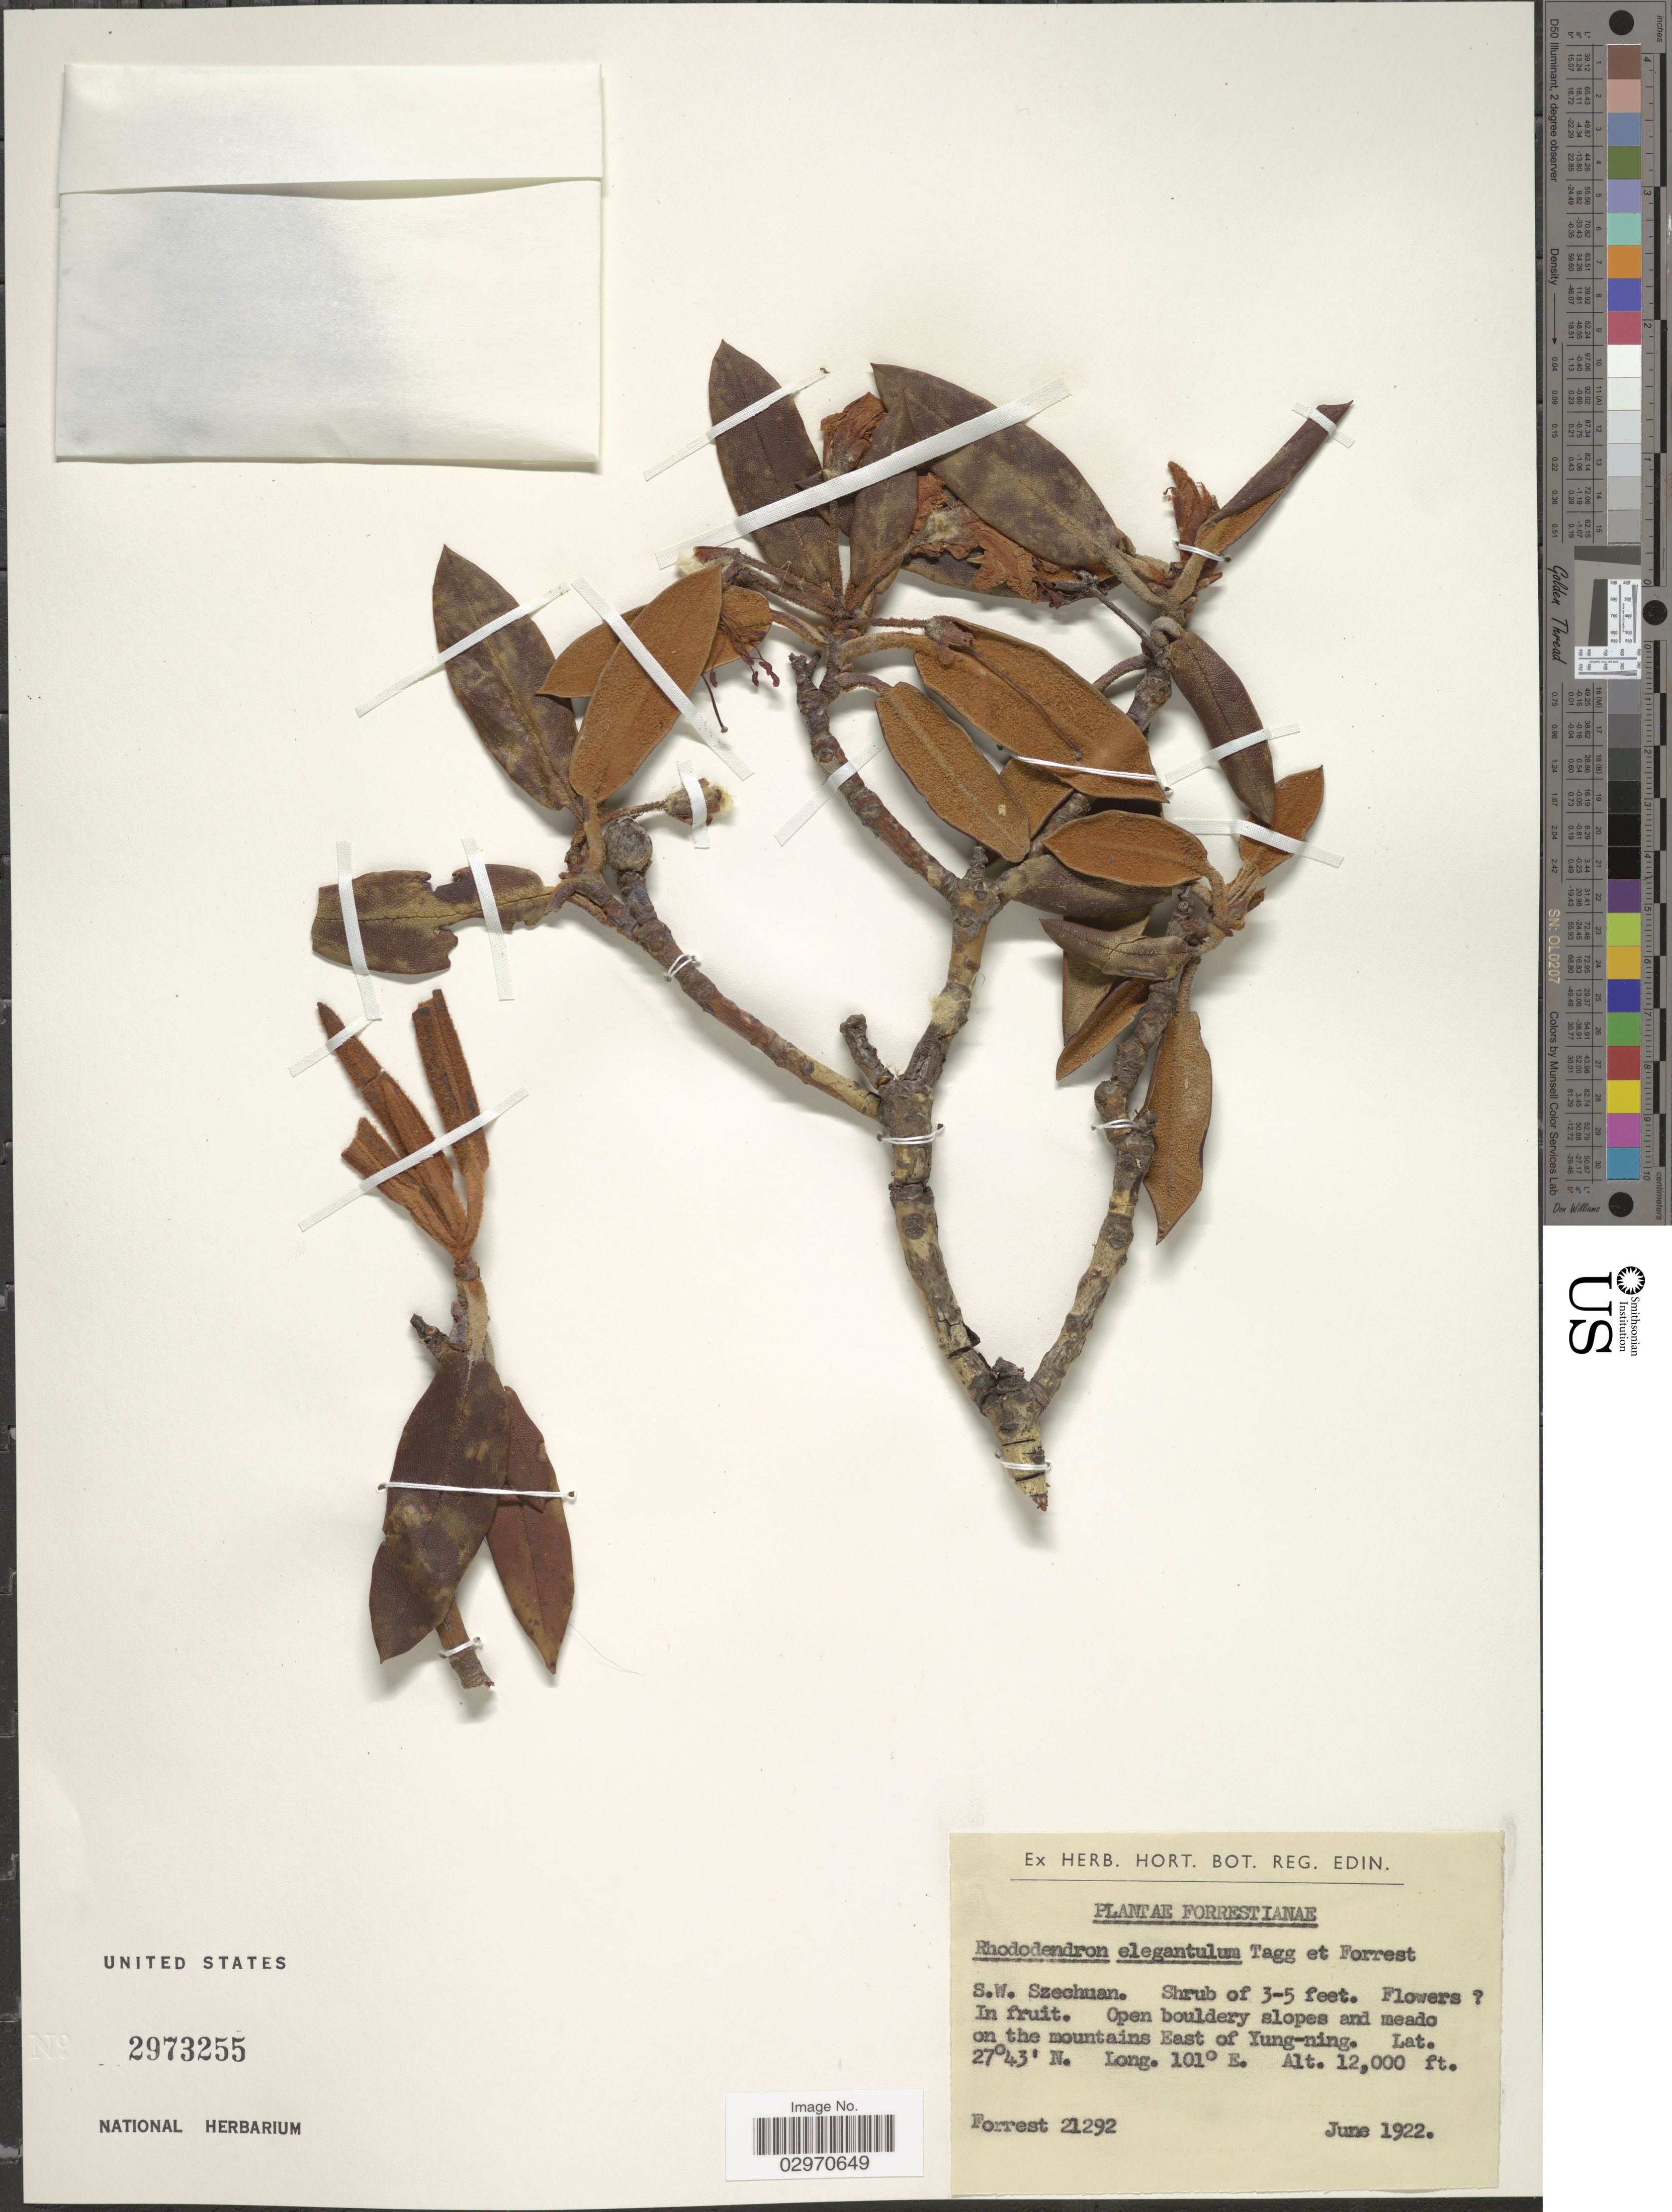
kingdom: Plantae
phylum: Tracheophyta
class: Magnoliopsida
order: Ericales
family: Ericaceae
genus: Rhododendron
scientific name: Rhododendron elegantulum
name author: Tagg & Forrest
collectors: -. Forrest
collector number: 21292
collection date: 1922-06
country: China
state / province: Sichuan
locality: S.W. Szechuan. On the mountains East of Yung-ning.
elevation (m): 3658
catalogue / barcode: US 2973255